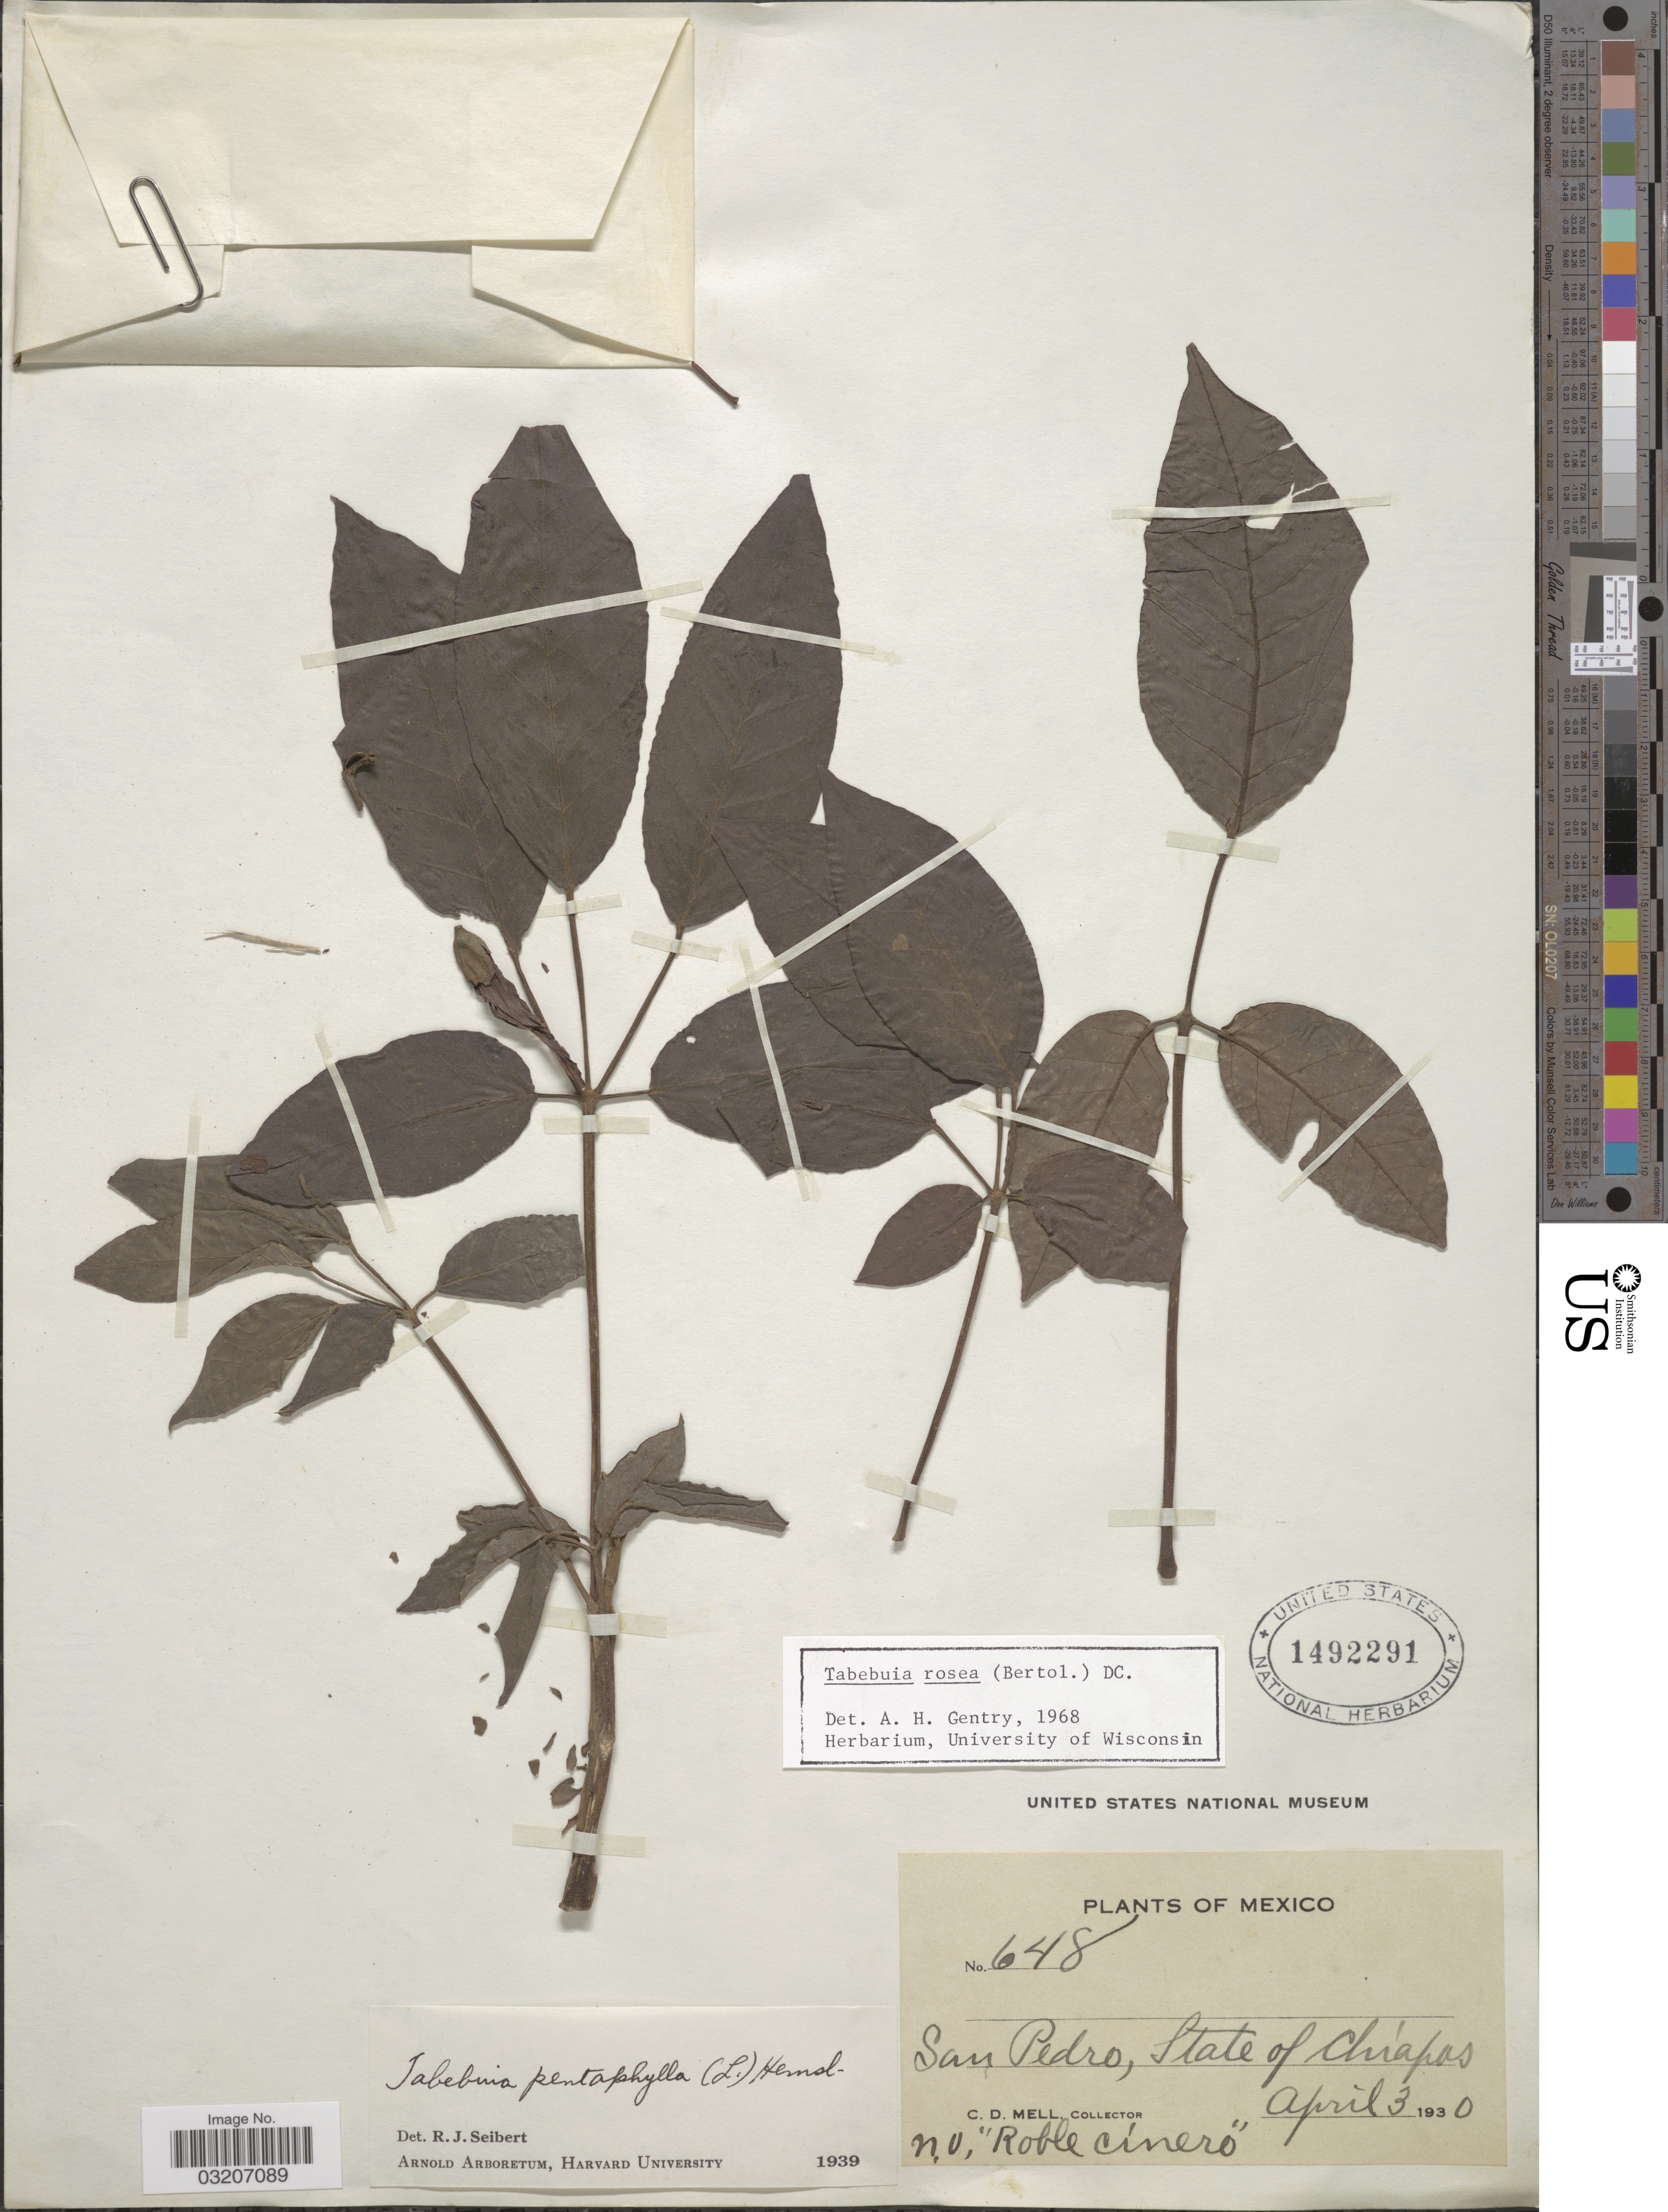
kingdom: Plantae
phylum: Tracheophyta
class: Magnoliopsida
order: Lamiales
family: Bignoniaceae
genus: Tabebuia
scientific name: Tabebuia rosea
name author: (Bertol.) DC.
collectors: C. D. Mell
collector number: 648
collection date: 1930-04-03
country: Mexico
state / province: Chiapas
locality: San Pedro.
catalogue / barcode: US 1492291